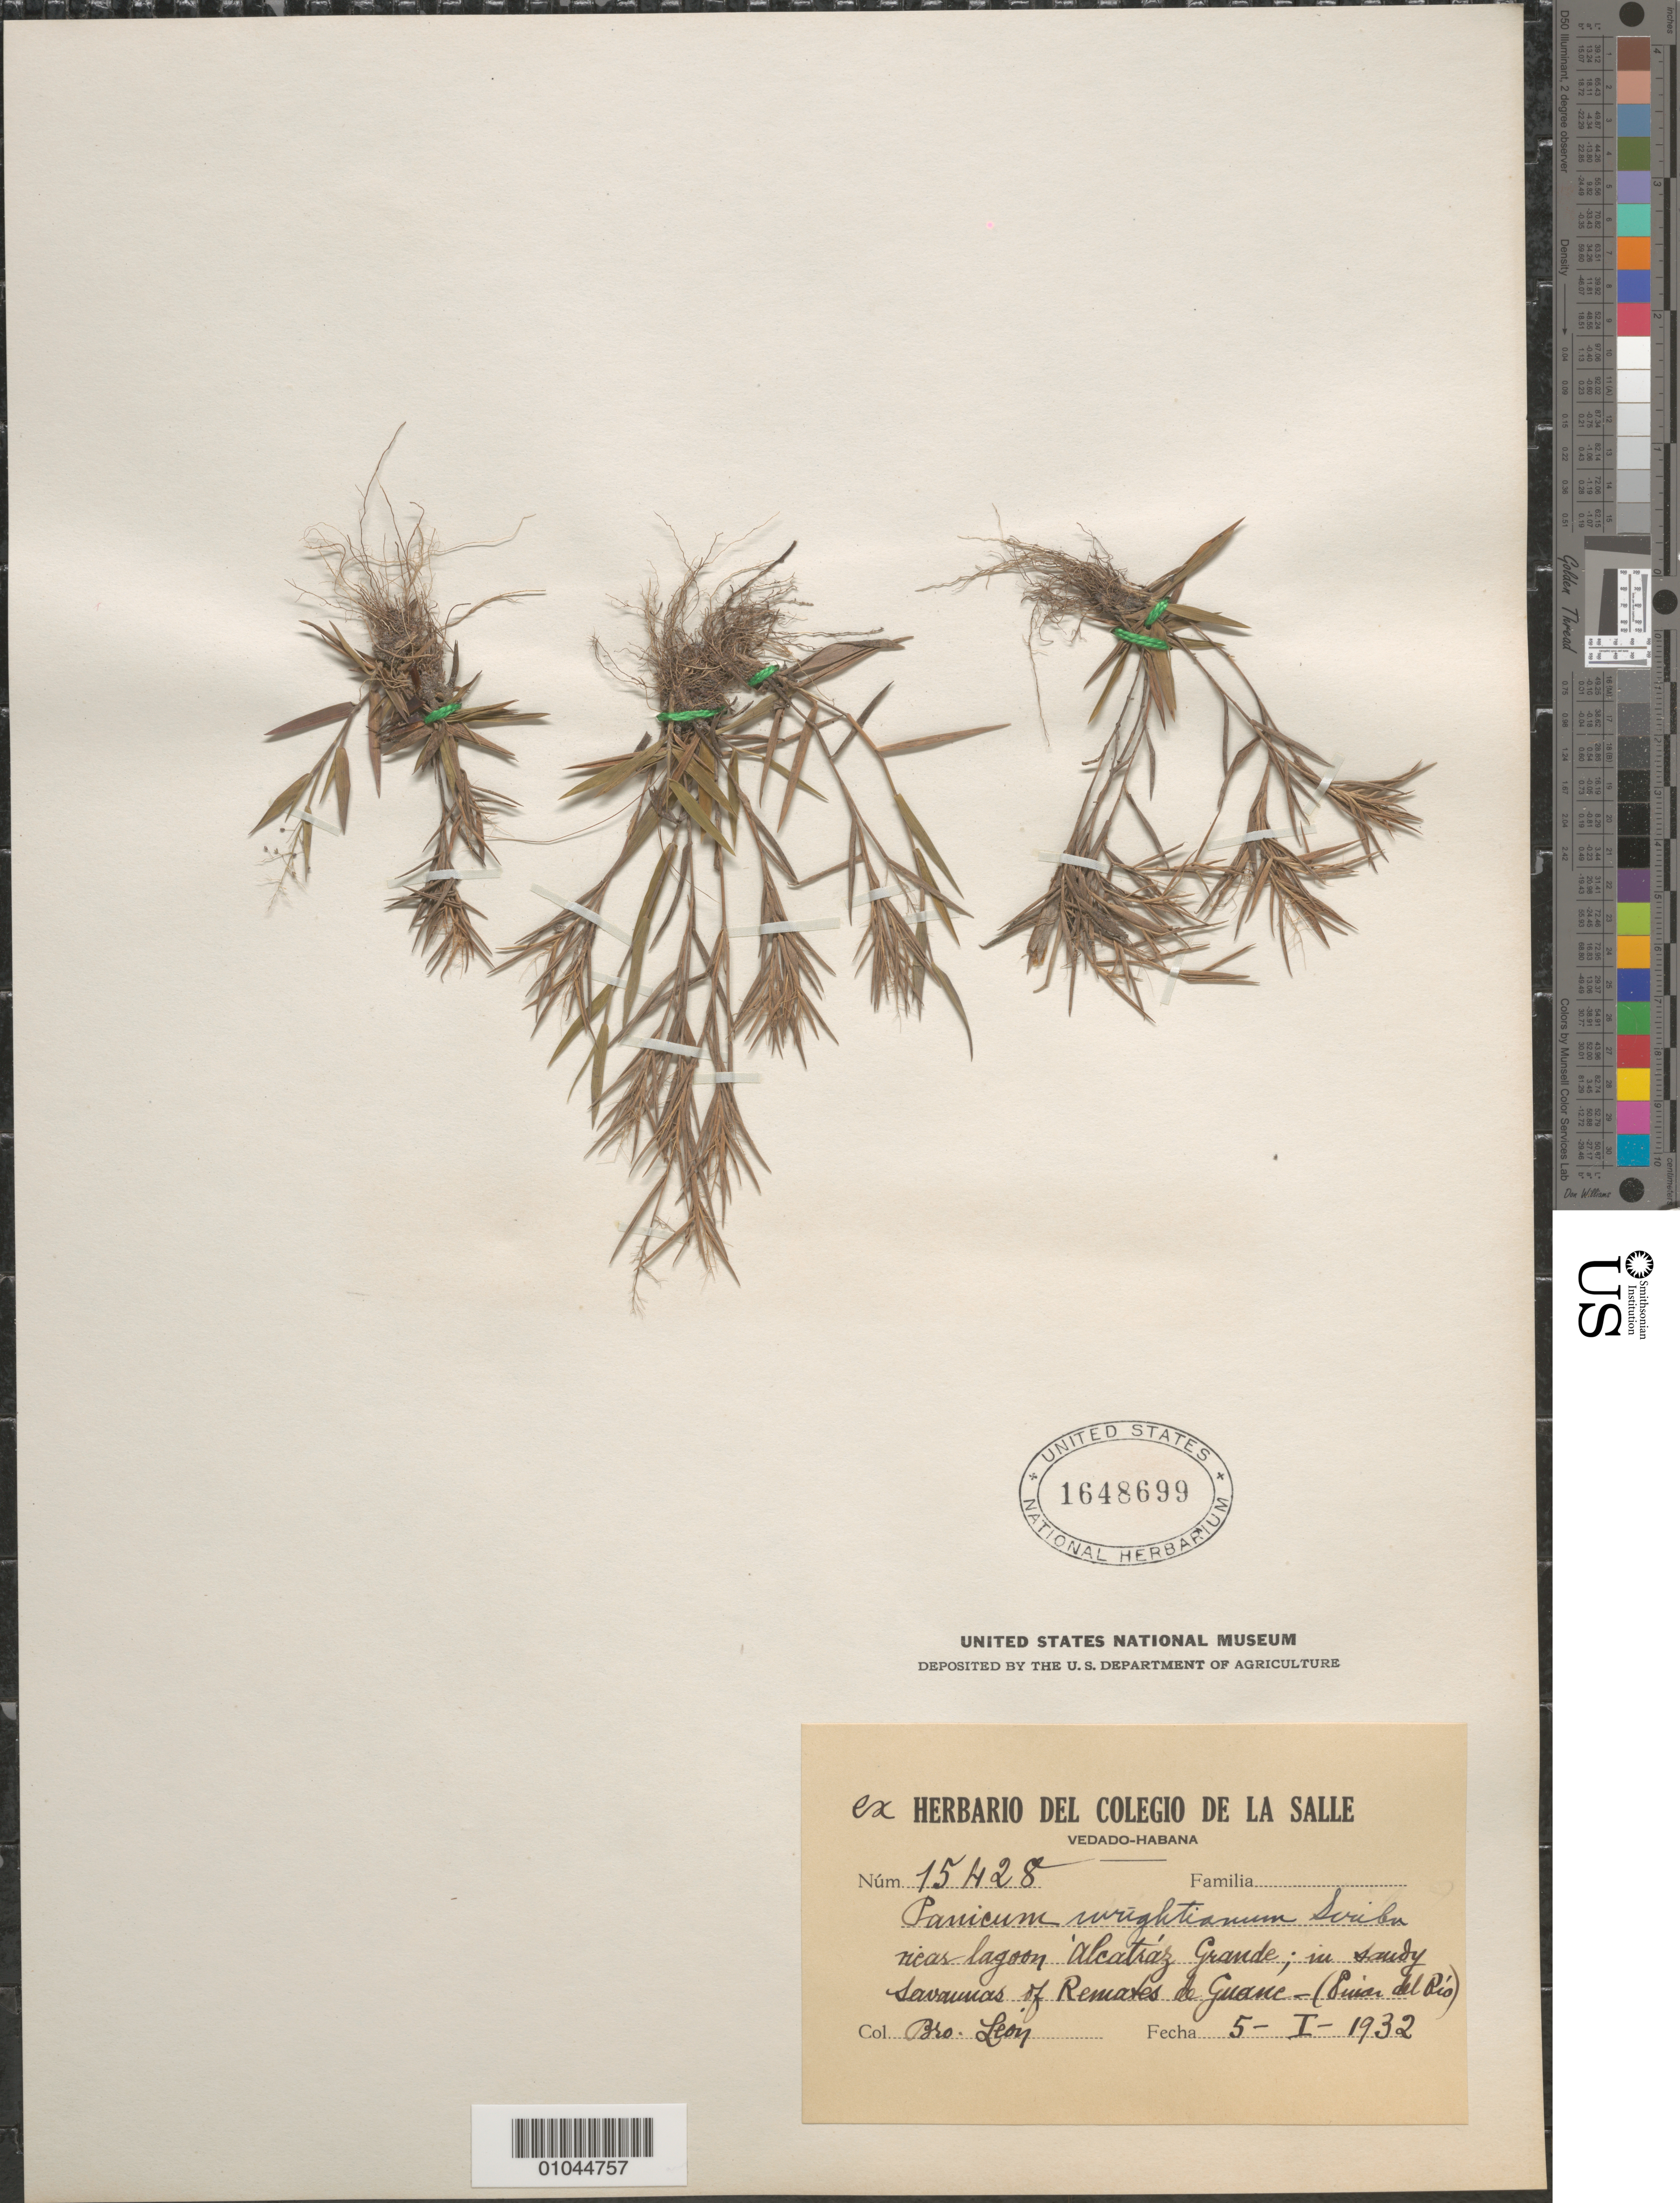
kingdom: Plantae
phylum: Tracheophyta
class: Liliopsida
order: Poales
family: Poaceae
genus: Panicum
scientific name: Panicum wrightianum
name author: Scribn.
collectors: Bro. León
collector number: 15428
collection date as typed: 05 Jan 1932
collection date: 1932-01-05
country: Cuba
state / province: Pinar del Rio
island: Cuba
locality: Near lagoon 'Alcatraz Grande', Remates de Guane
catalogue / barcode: US 1648699